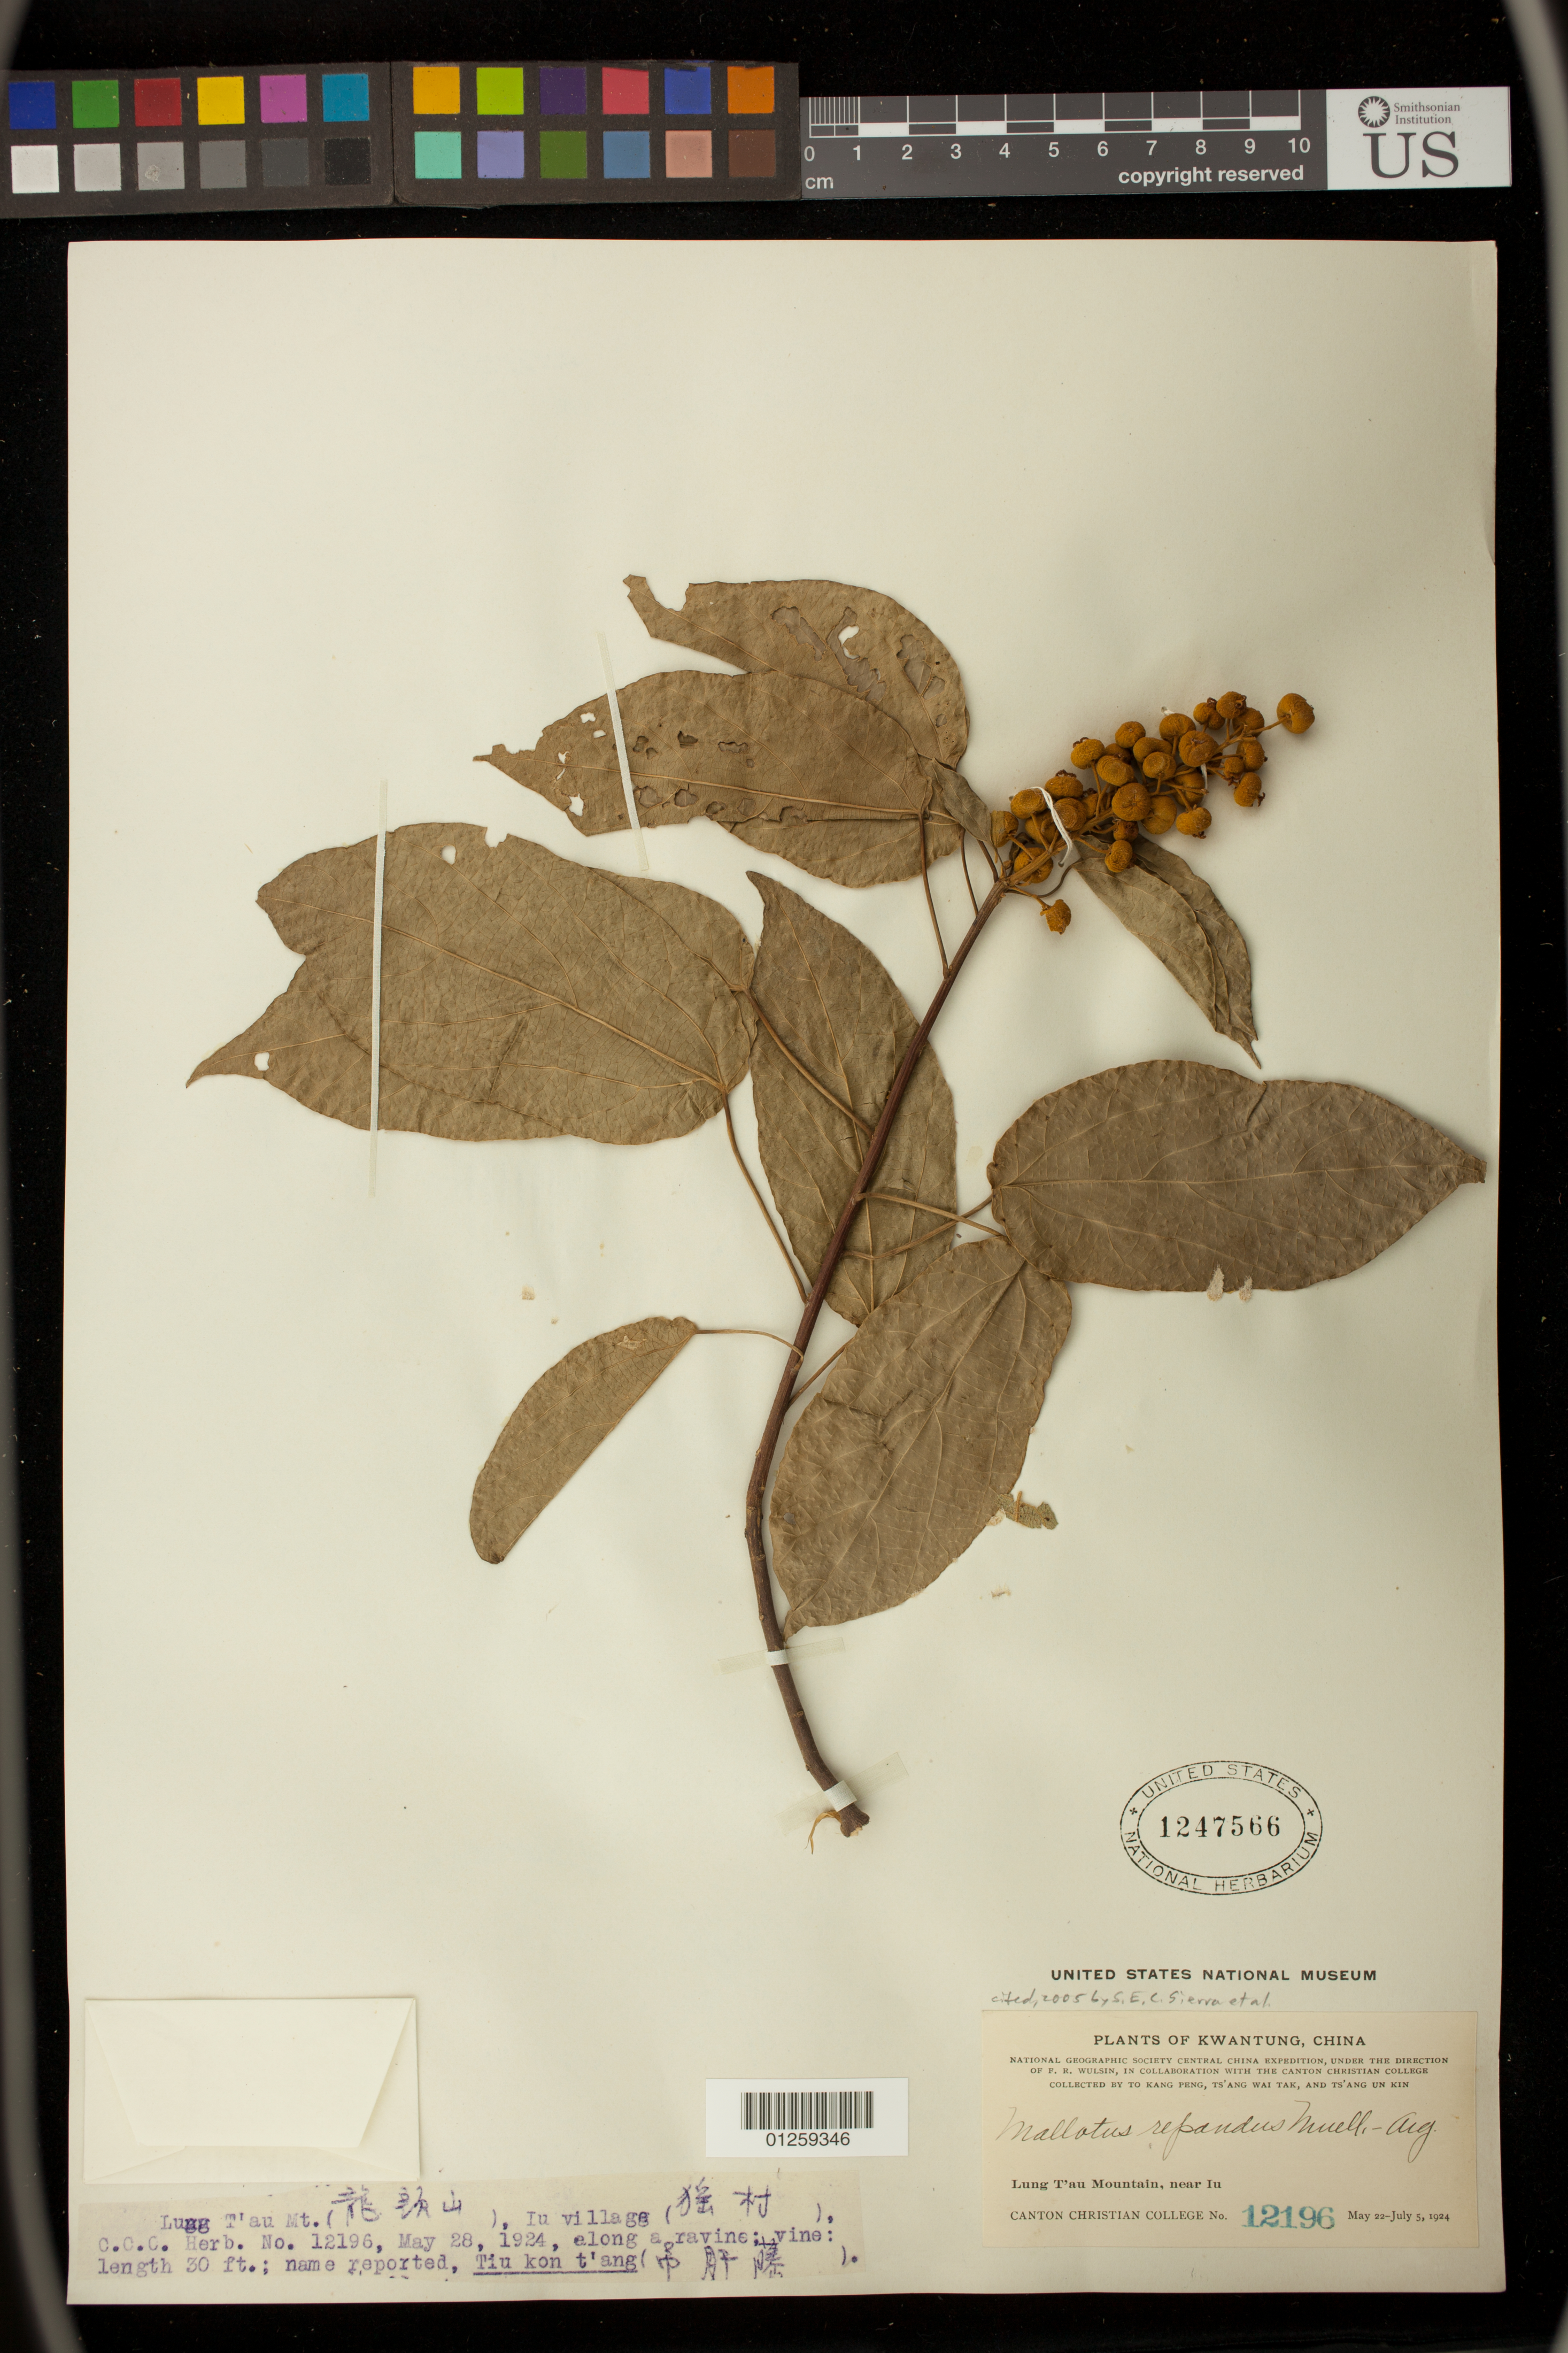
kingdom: Plantae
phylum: Tracheophyta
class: Magnoliopsida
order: Malpighiales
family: Euphorbiaceae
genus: Mallotus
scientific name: Mallotus repandus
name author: (Rottler) Müll. Arg.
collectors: P. Kang, W. T. Tsang & U. K. Tsang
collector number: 12196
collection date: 1924-05-22/1924-07-05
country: China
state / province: Guangdong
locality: Lung T'au Mountain, near Iu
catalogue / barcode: US 1247566